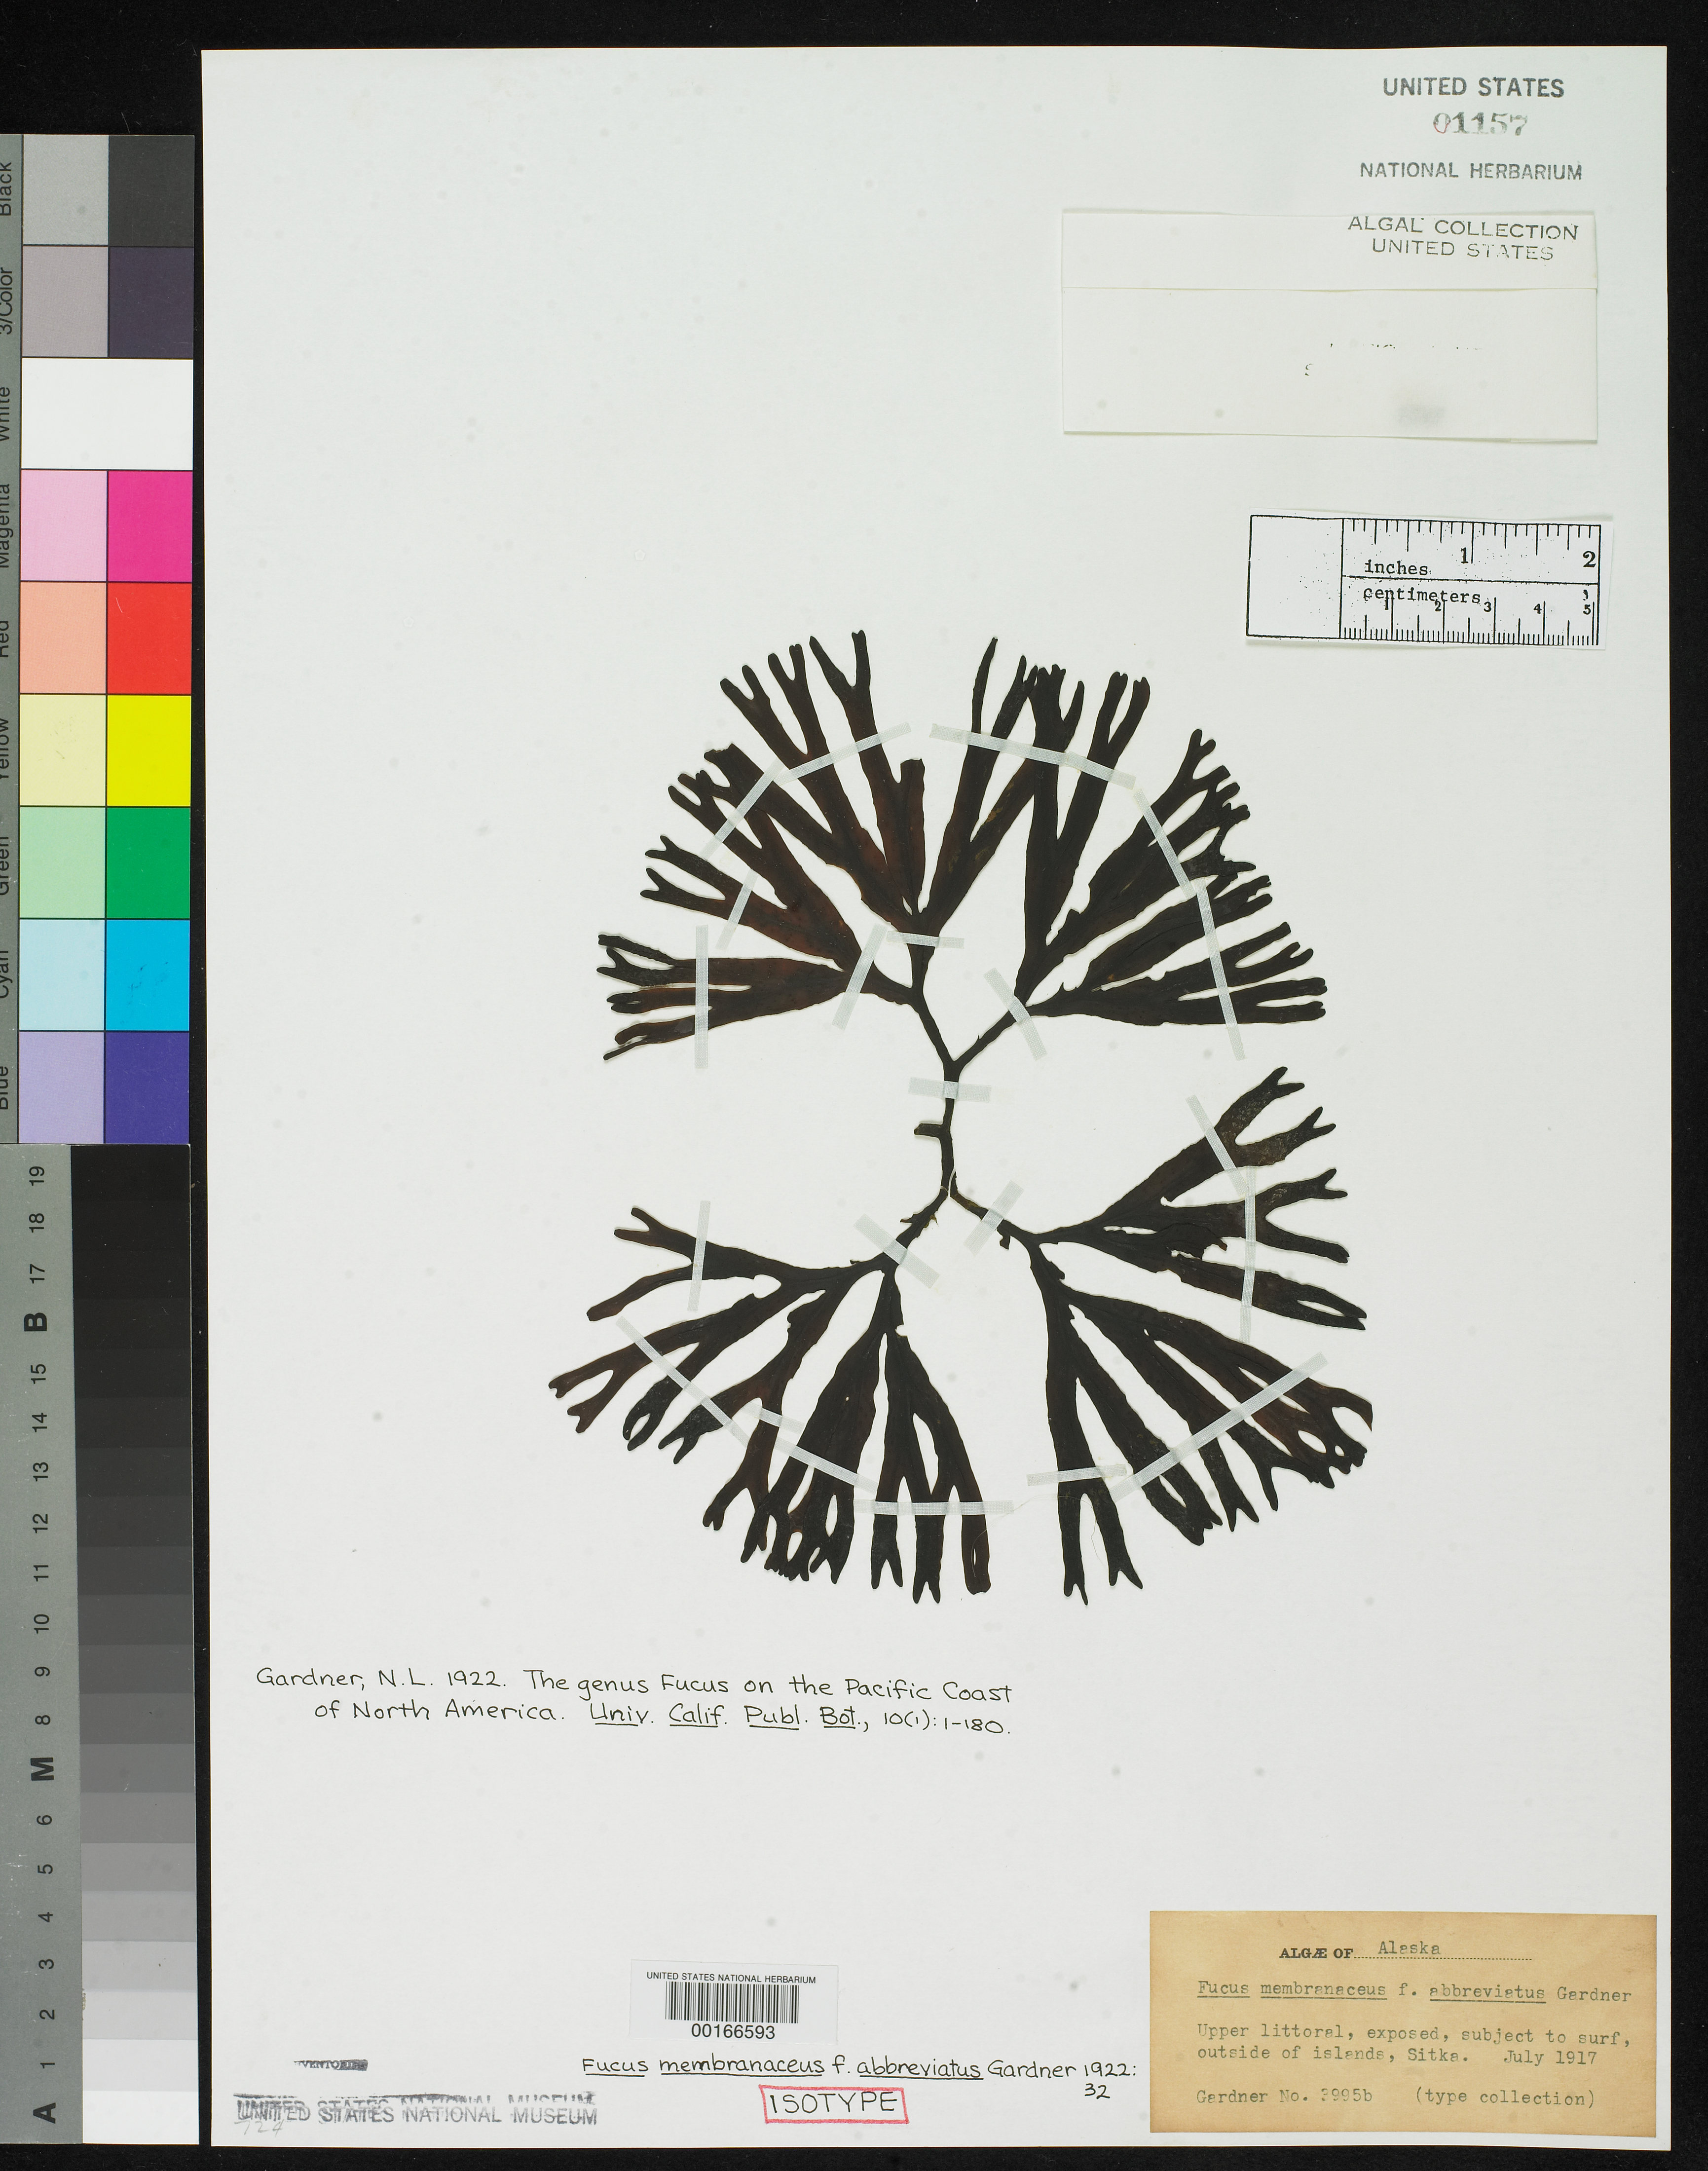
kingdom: Chromista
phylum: Ochrophyta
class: Phaeophyceae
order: Fucales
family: Fucaceae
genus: Fucus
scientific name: Fucus membranaceus f. abbreviatus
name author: N.L. Gardner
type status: Isotype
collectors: N. Gardner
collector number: NLG 3995B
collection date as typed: Jul 1917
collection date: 1917-07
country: United States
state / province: Alaska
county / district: Sitka Division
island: Baranof Island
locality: Sitka.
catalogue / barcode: US 1157